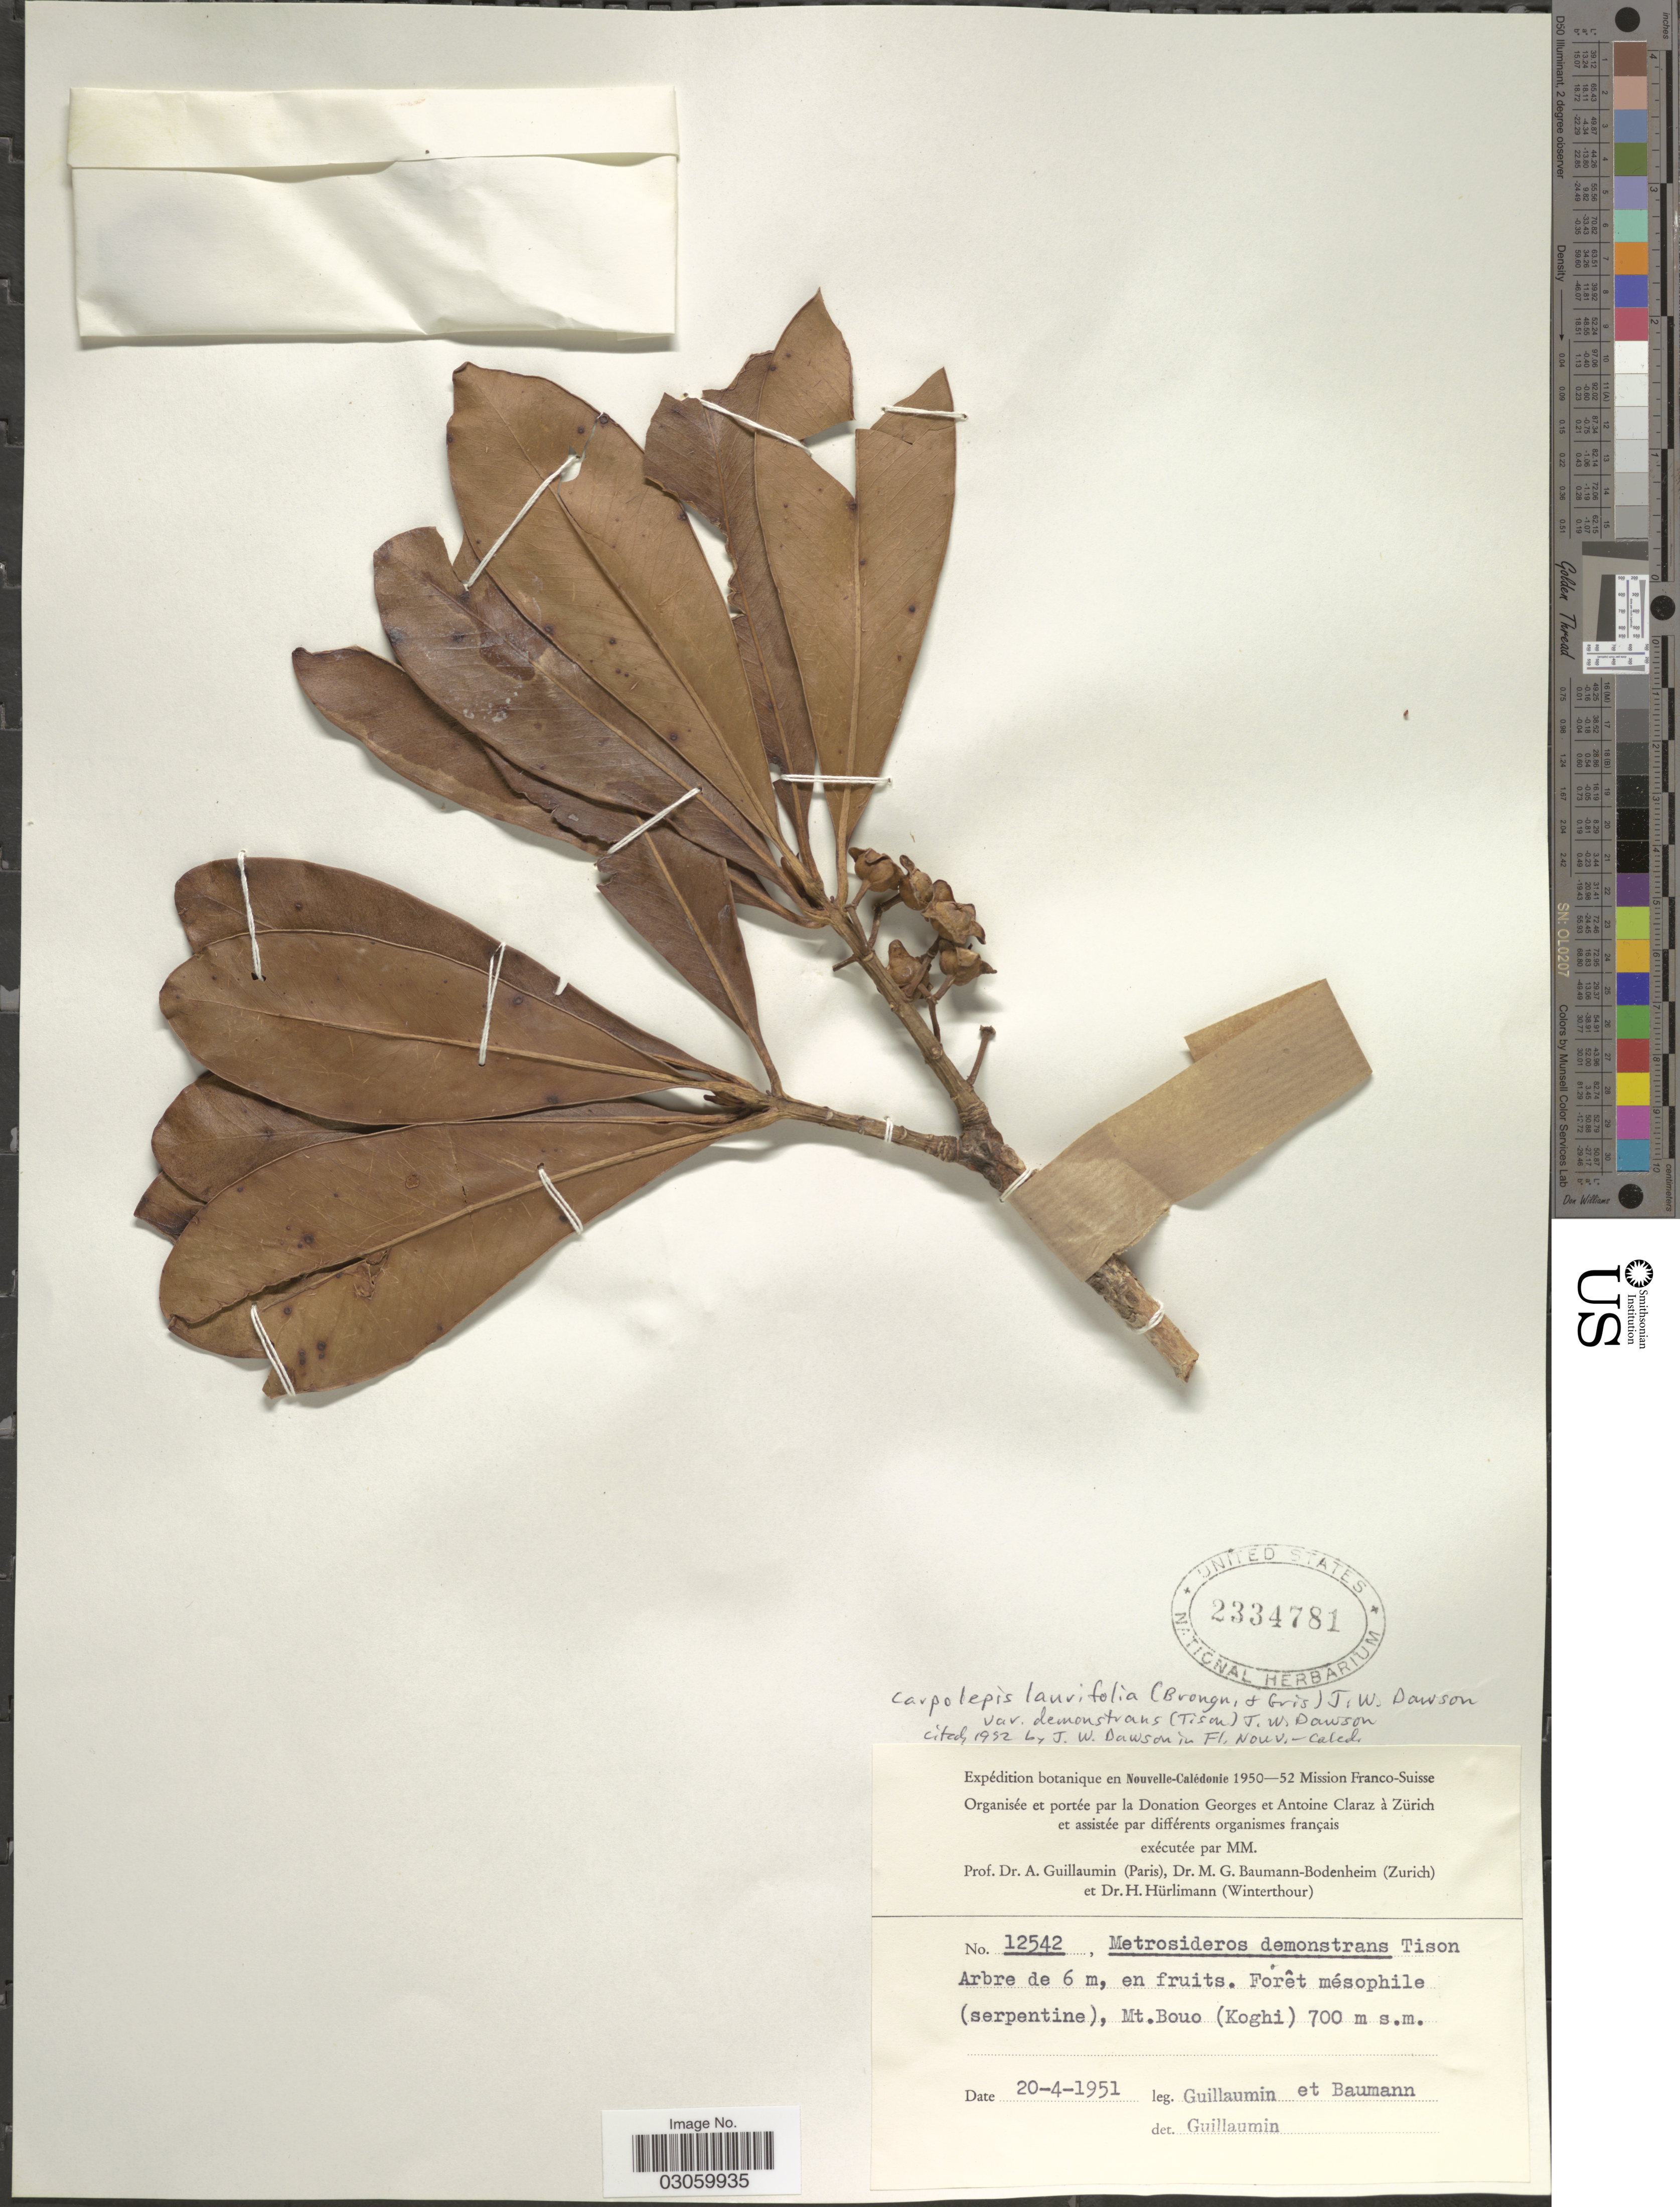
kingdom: Plantae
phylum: Tracheophyta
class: Magnoliopsida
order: Myrtales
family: Myrtaceae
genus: Metrosideros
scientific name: Metrosideros laurifolia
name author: Brongn. & Gris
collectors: A. Guillaumin & M. G. Baumann-Bodenheim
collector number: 12542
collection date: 1951-04-20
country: New Caledonia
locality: Mt. Bouo (Koghi).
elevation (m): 700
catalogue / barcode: US 2334781